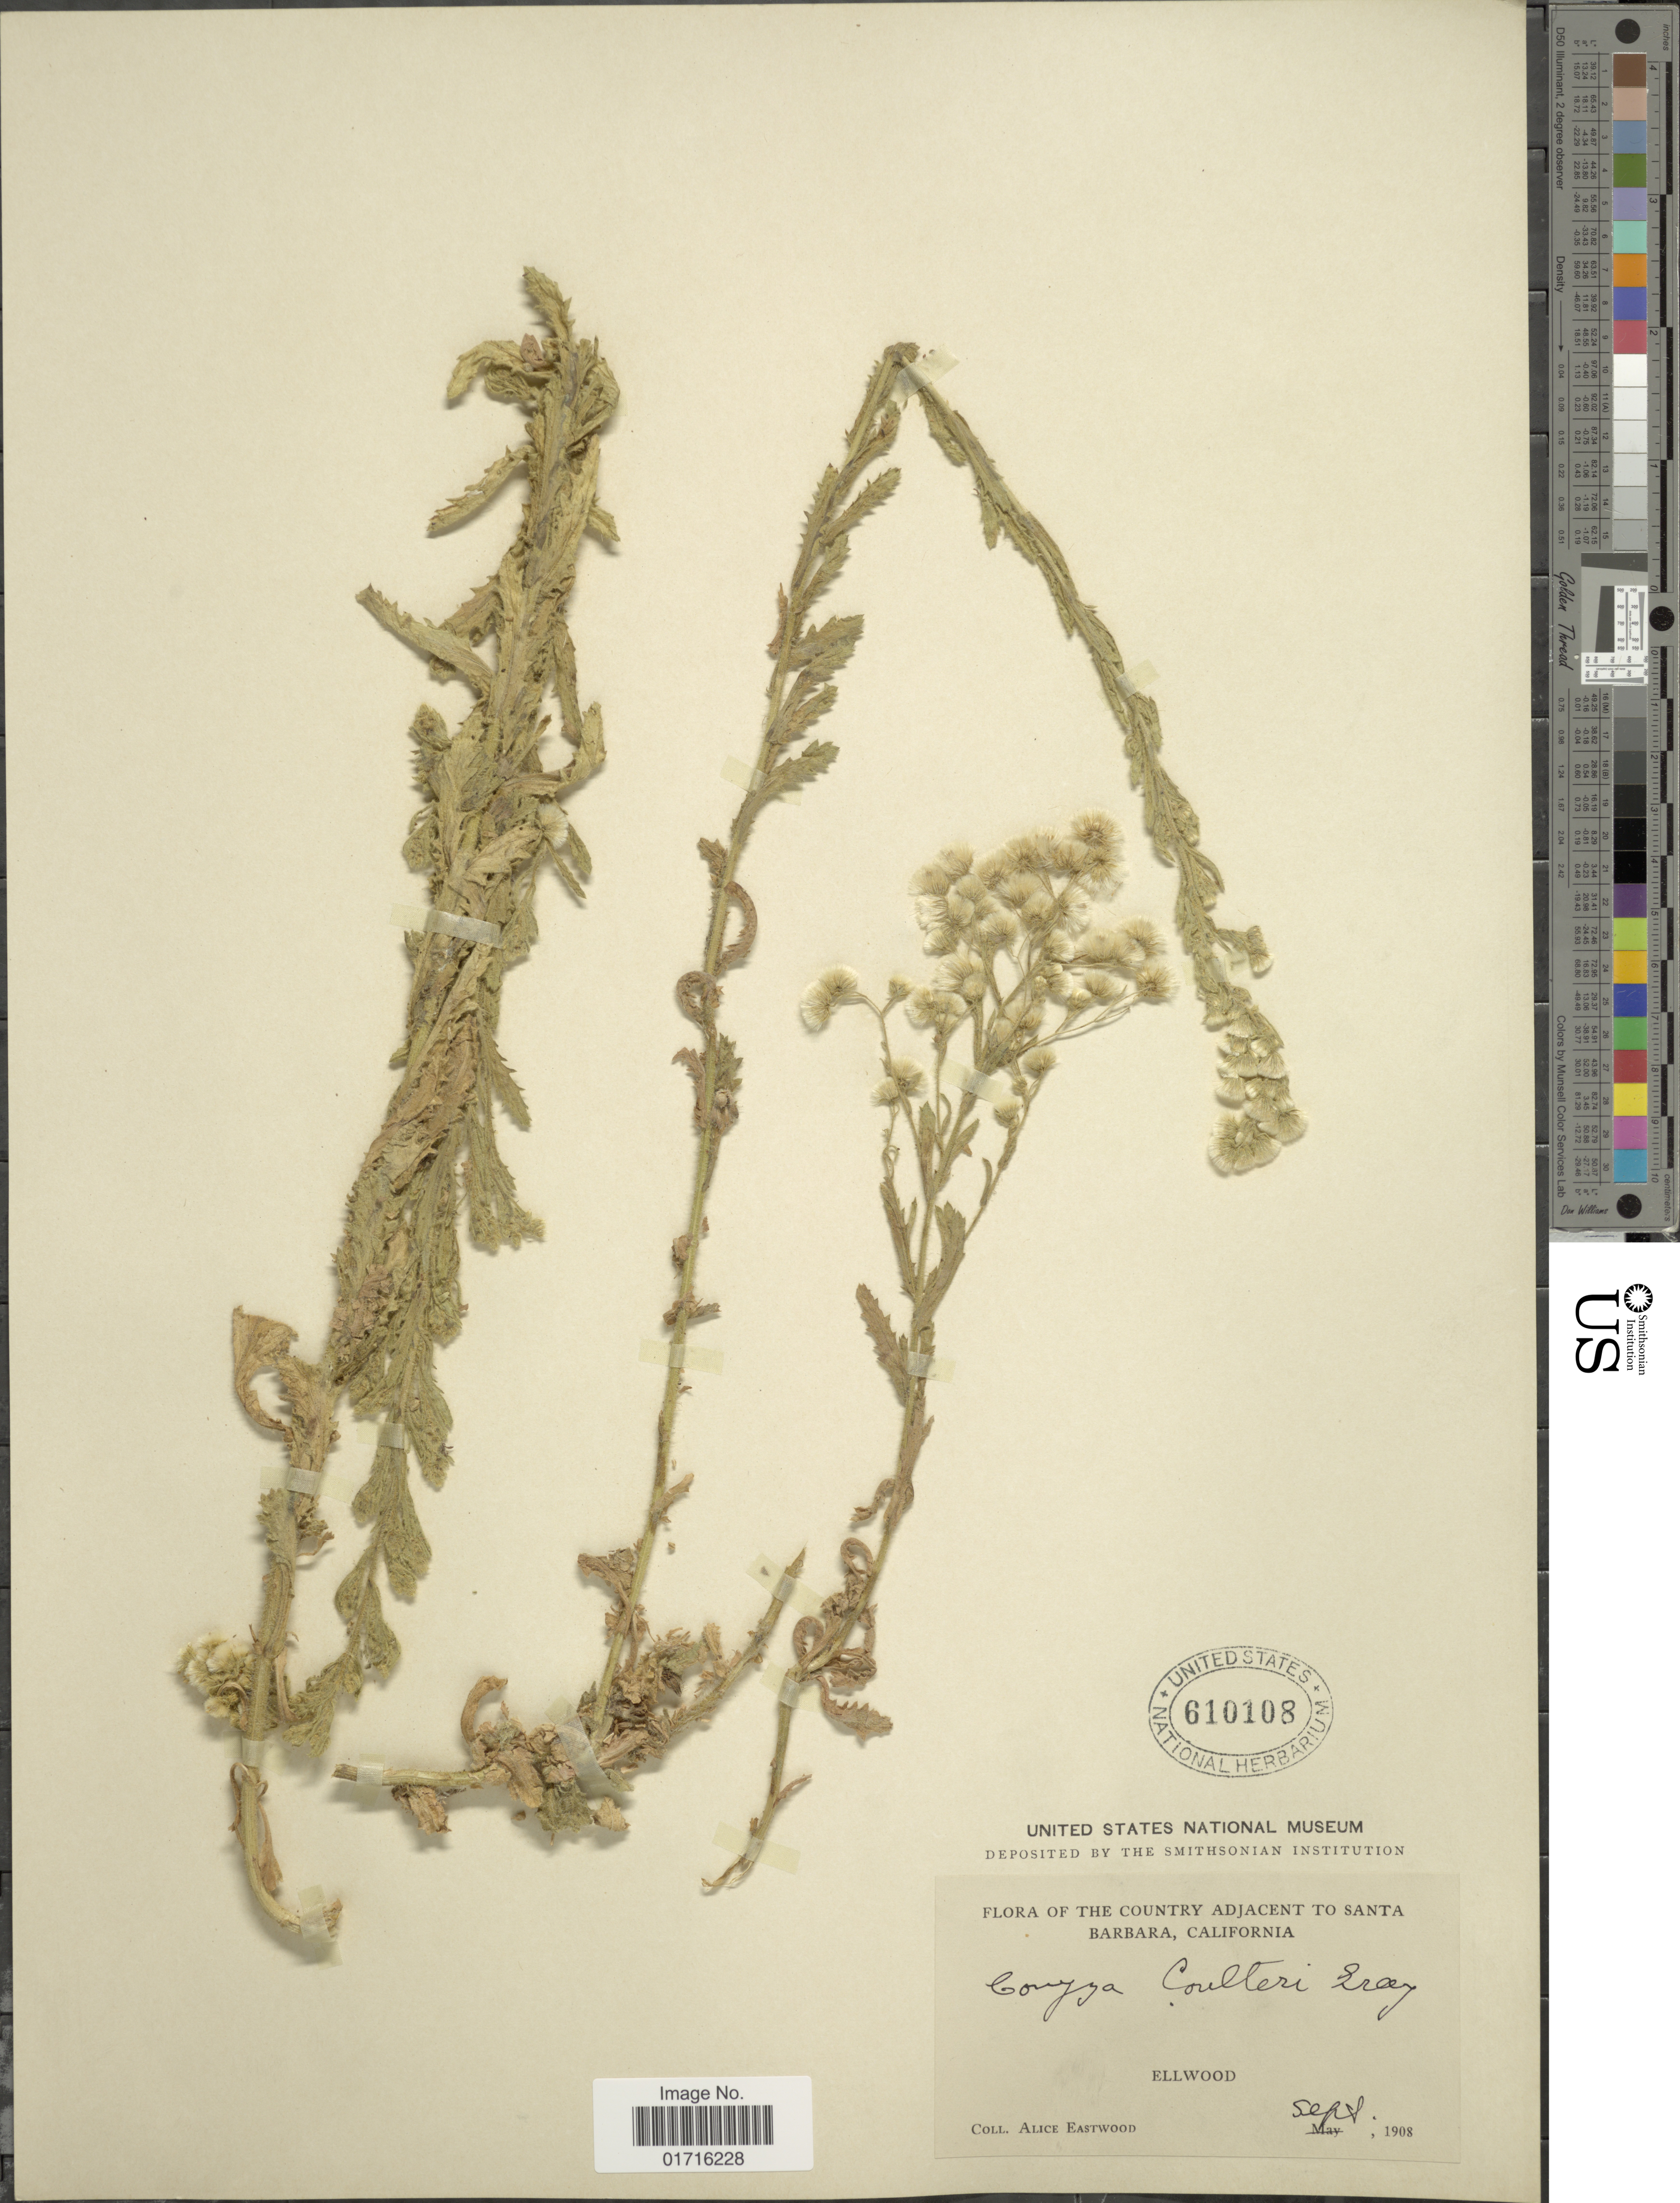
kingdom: Plantae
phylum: Tracheophyta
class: Magnoliopsida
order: Asterales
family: Asteraceae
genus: Conyza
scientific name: Conyza coulteri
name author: A. Gray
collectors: A. Eastwood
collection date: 1908-09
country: United States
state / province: California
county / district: Santa Barbara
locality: Country Adjacent to Santa Barbara, California, Ellwood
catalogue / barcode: US 610108